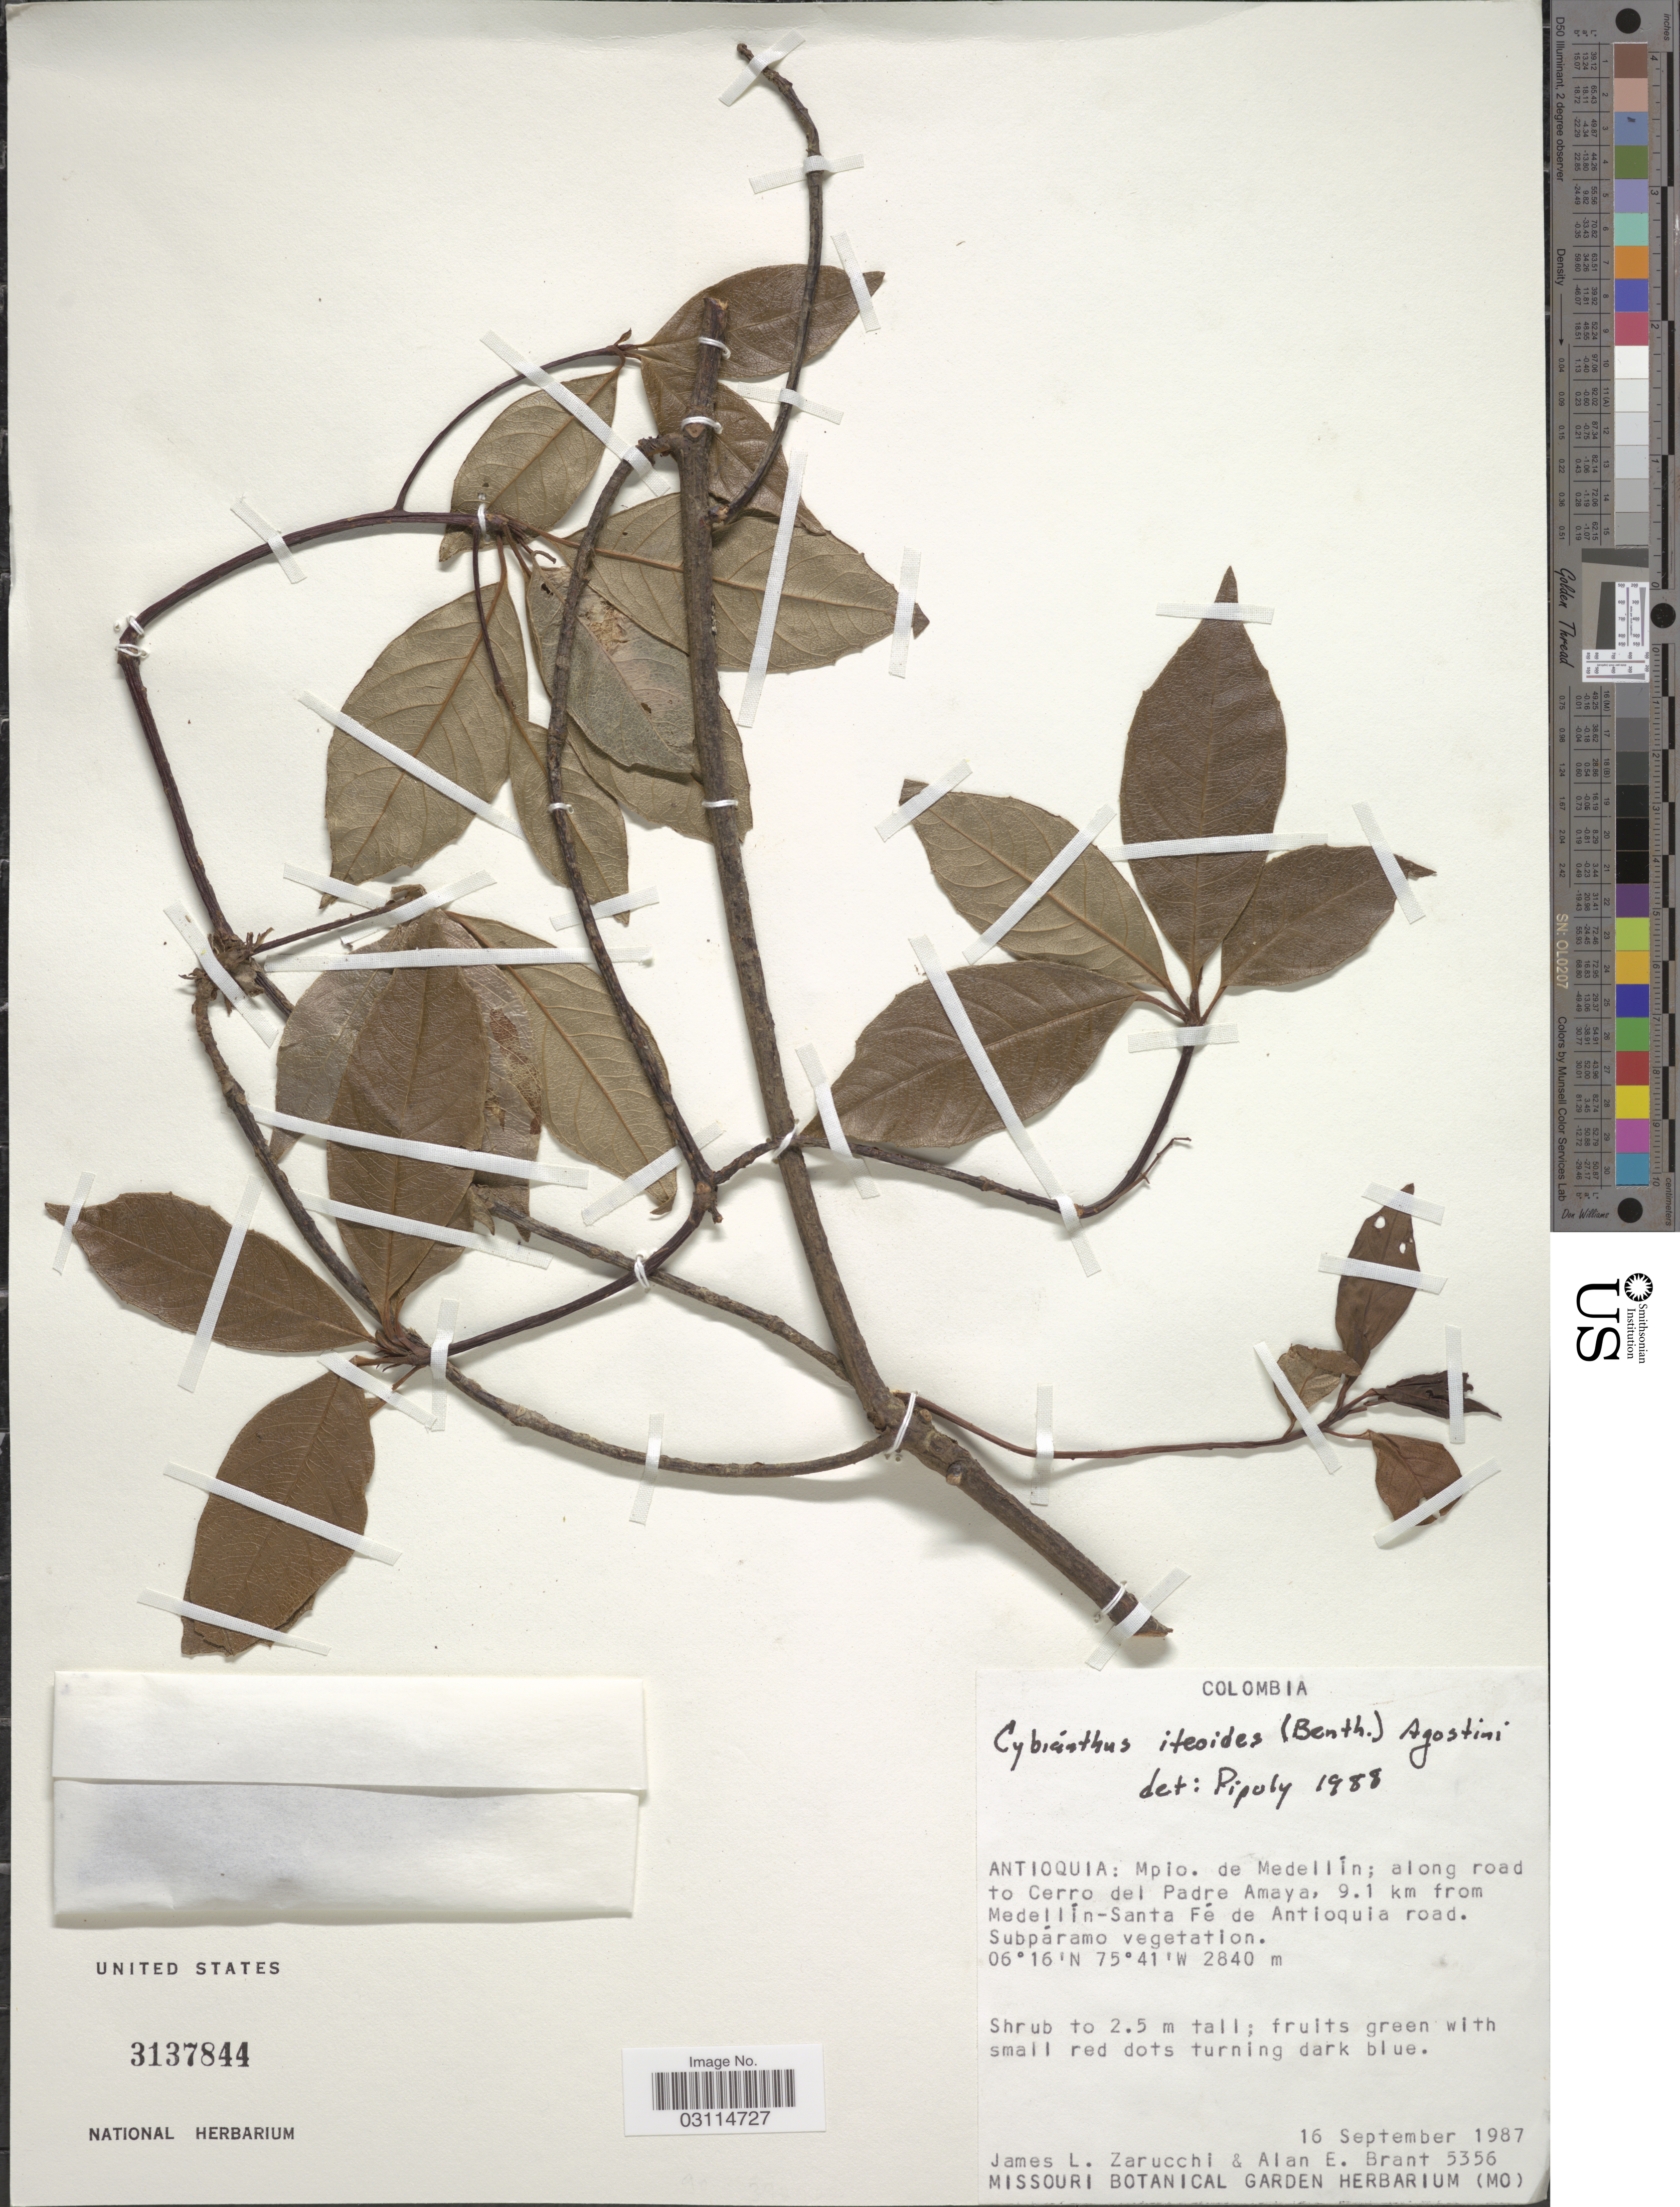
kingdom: Plantae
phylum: Tracheophyta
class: Magnoliopsida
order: Ericales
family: Primulaceae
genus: Cybianthus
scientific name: Cybianthus iteoides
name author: (Benth.) G. Agostini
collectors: J. L. Zarucchi & A. Brant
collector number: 5356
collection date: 1987-09-16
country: Colombia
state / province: Antioquia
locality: Mpio. de Medellín; along road to Cerro del Padre Amaya, 9.1 km from Medellín-Santa Fé de Antioquia road.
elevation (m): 2840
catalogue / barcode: US 3137844